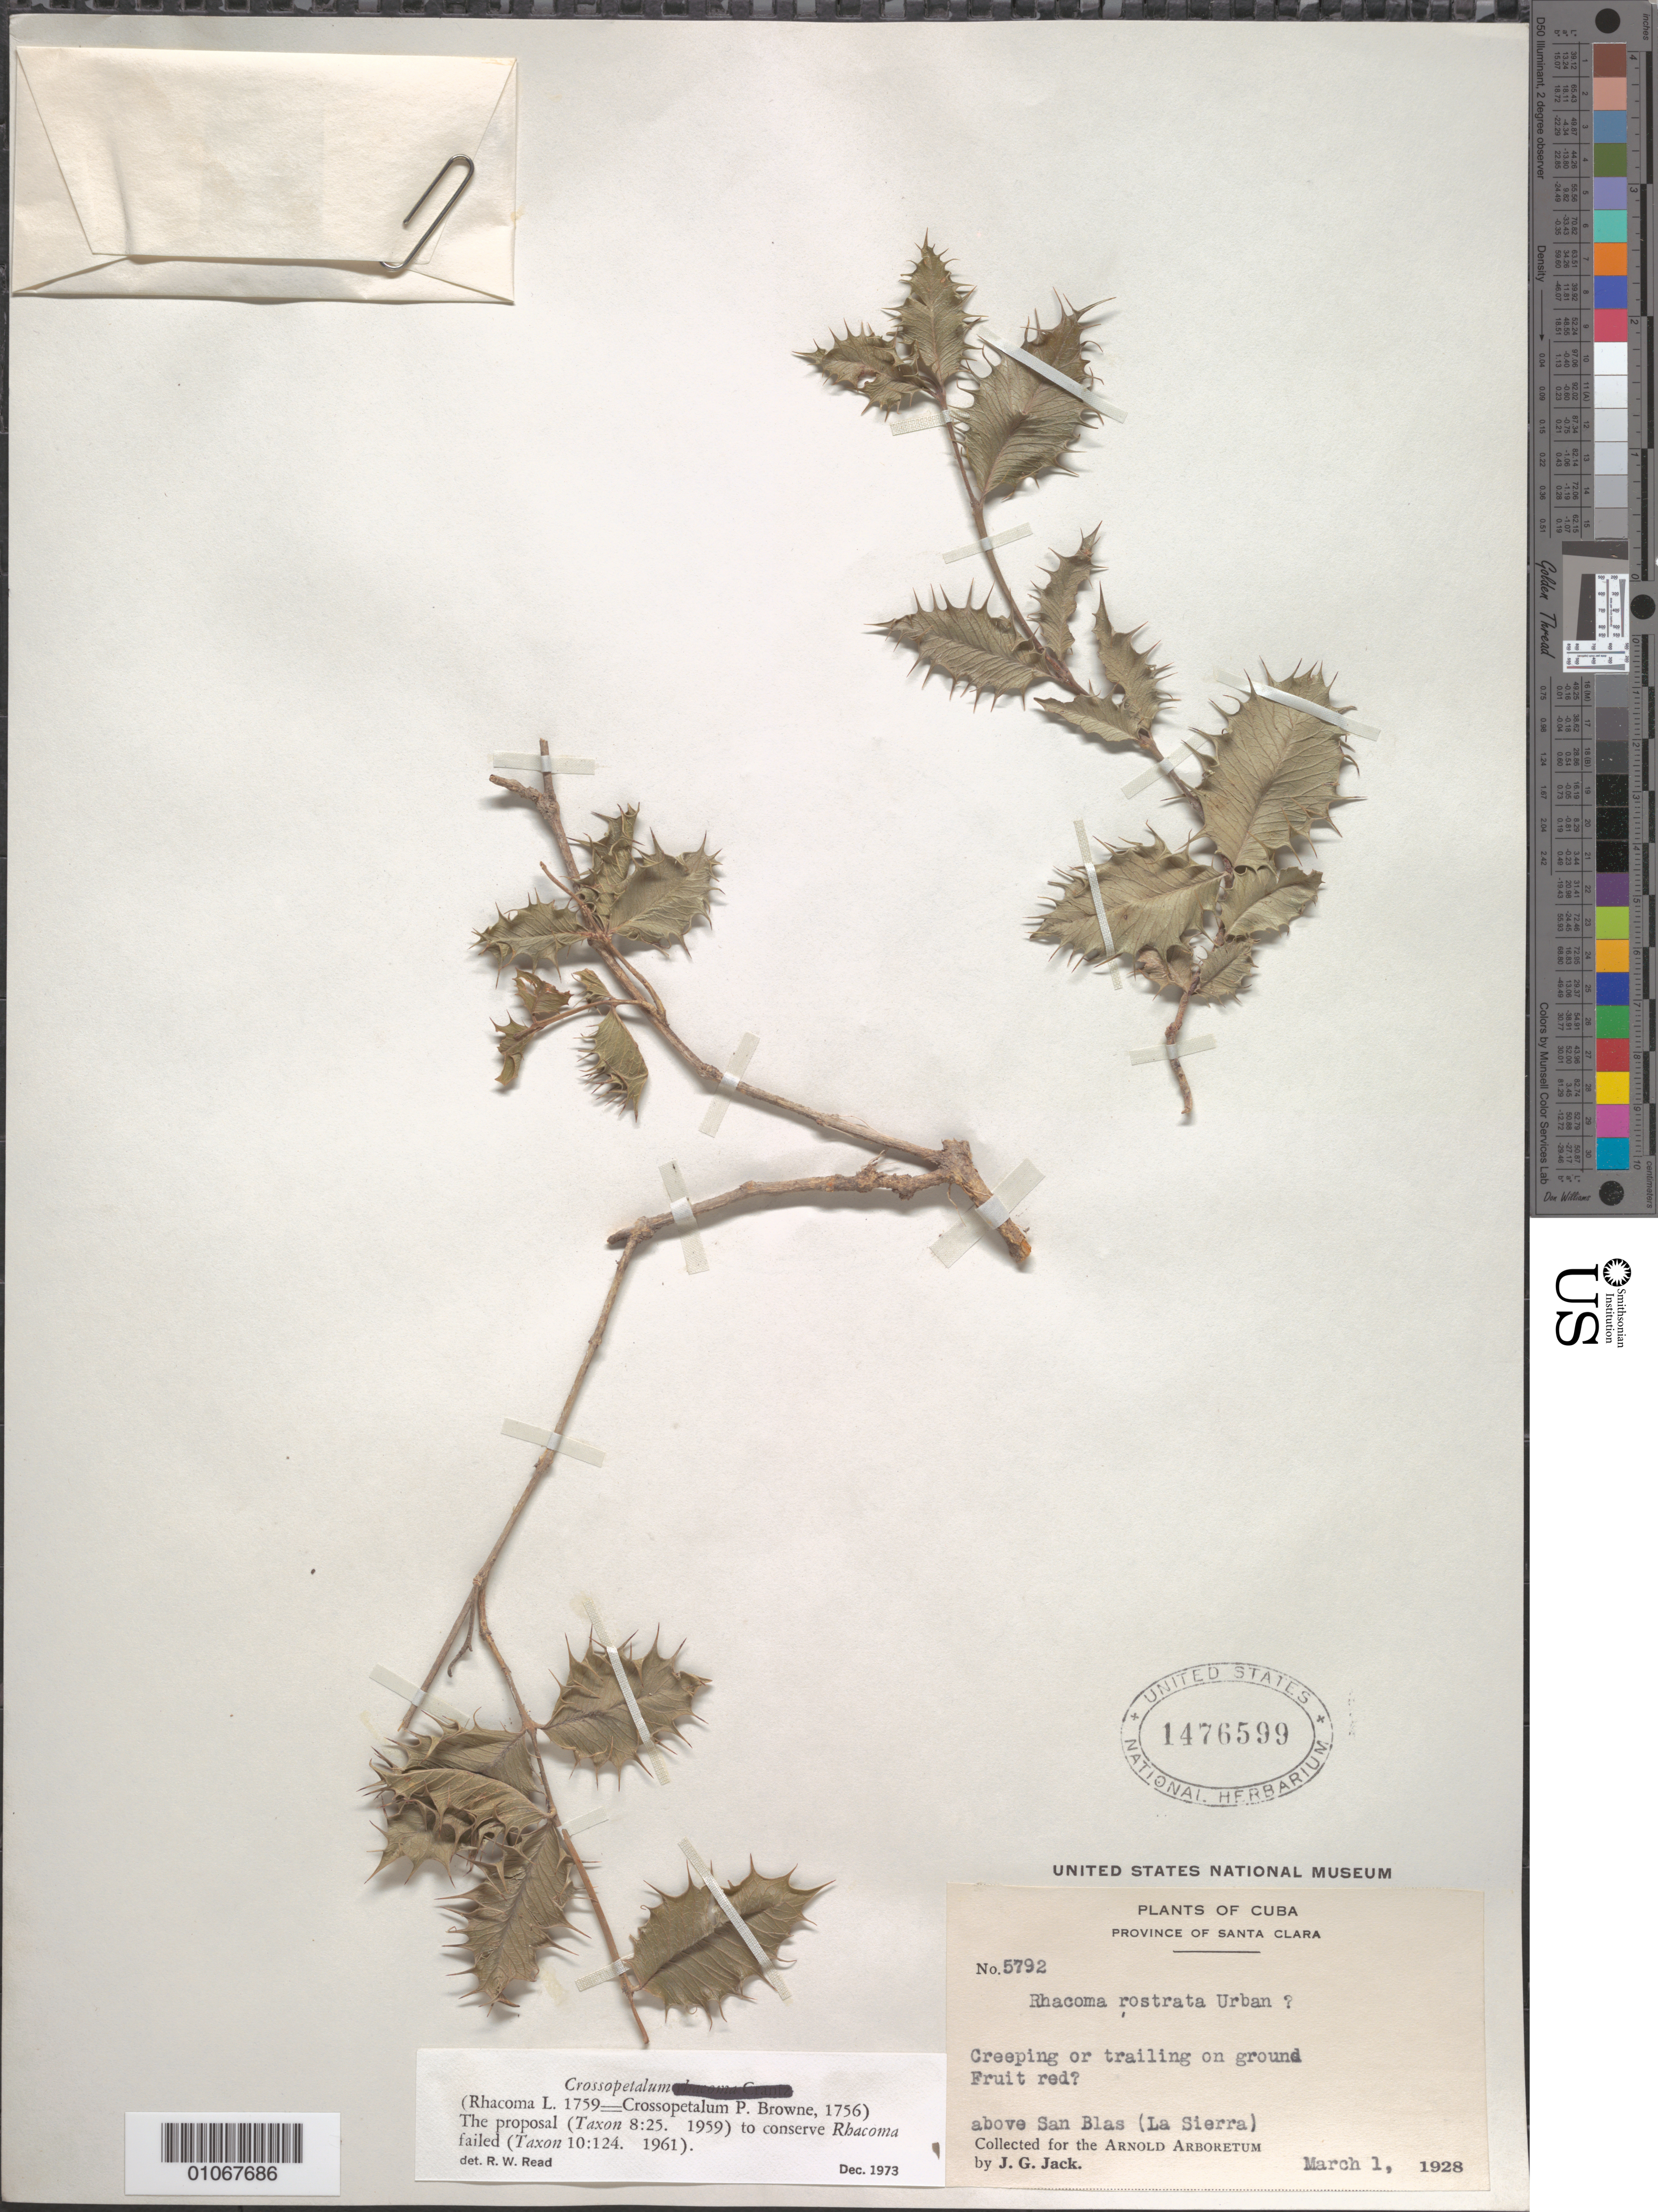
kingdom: Plantae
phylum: Tracheophyta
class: Magnoliopsida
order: Celastrales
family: Celastraceae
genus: Crossopetalum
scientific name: Crossopetalum rostratum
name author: (Urb.) Rothm.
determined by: Strong, Mark T., (BOT), Smithsonian Institution - National Museum of Natural History (UNITED STATES)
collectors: J. G. Jack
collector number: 5792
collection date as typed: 01 Mar 1928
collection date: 1928-03-01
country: Cuba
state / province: Villa Clara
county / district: Santa Clara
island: Cuba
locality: Above San Blas (La Sierra)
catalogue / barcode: US 1476599